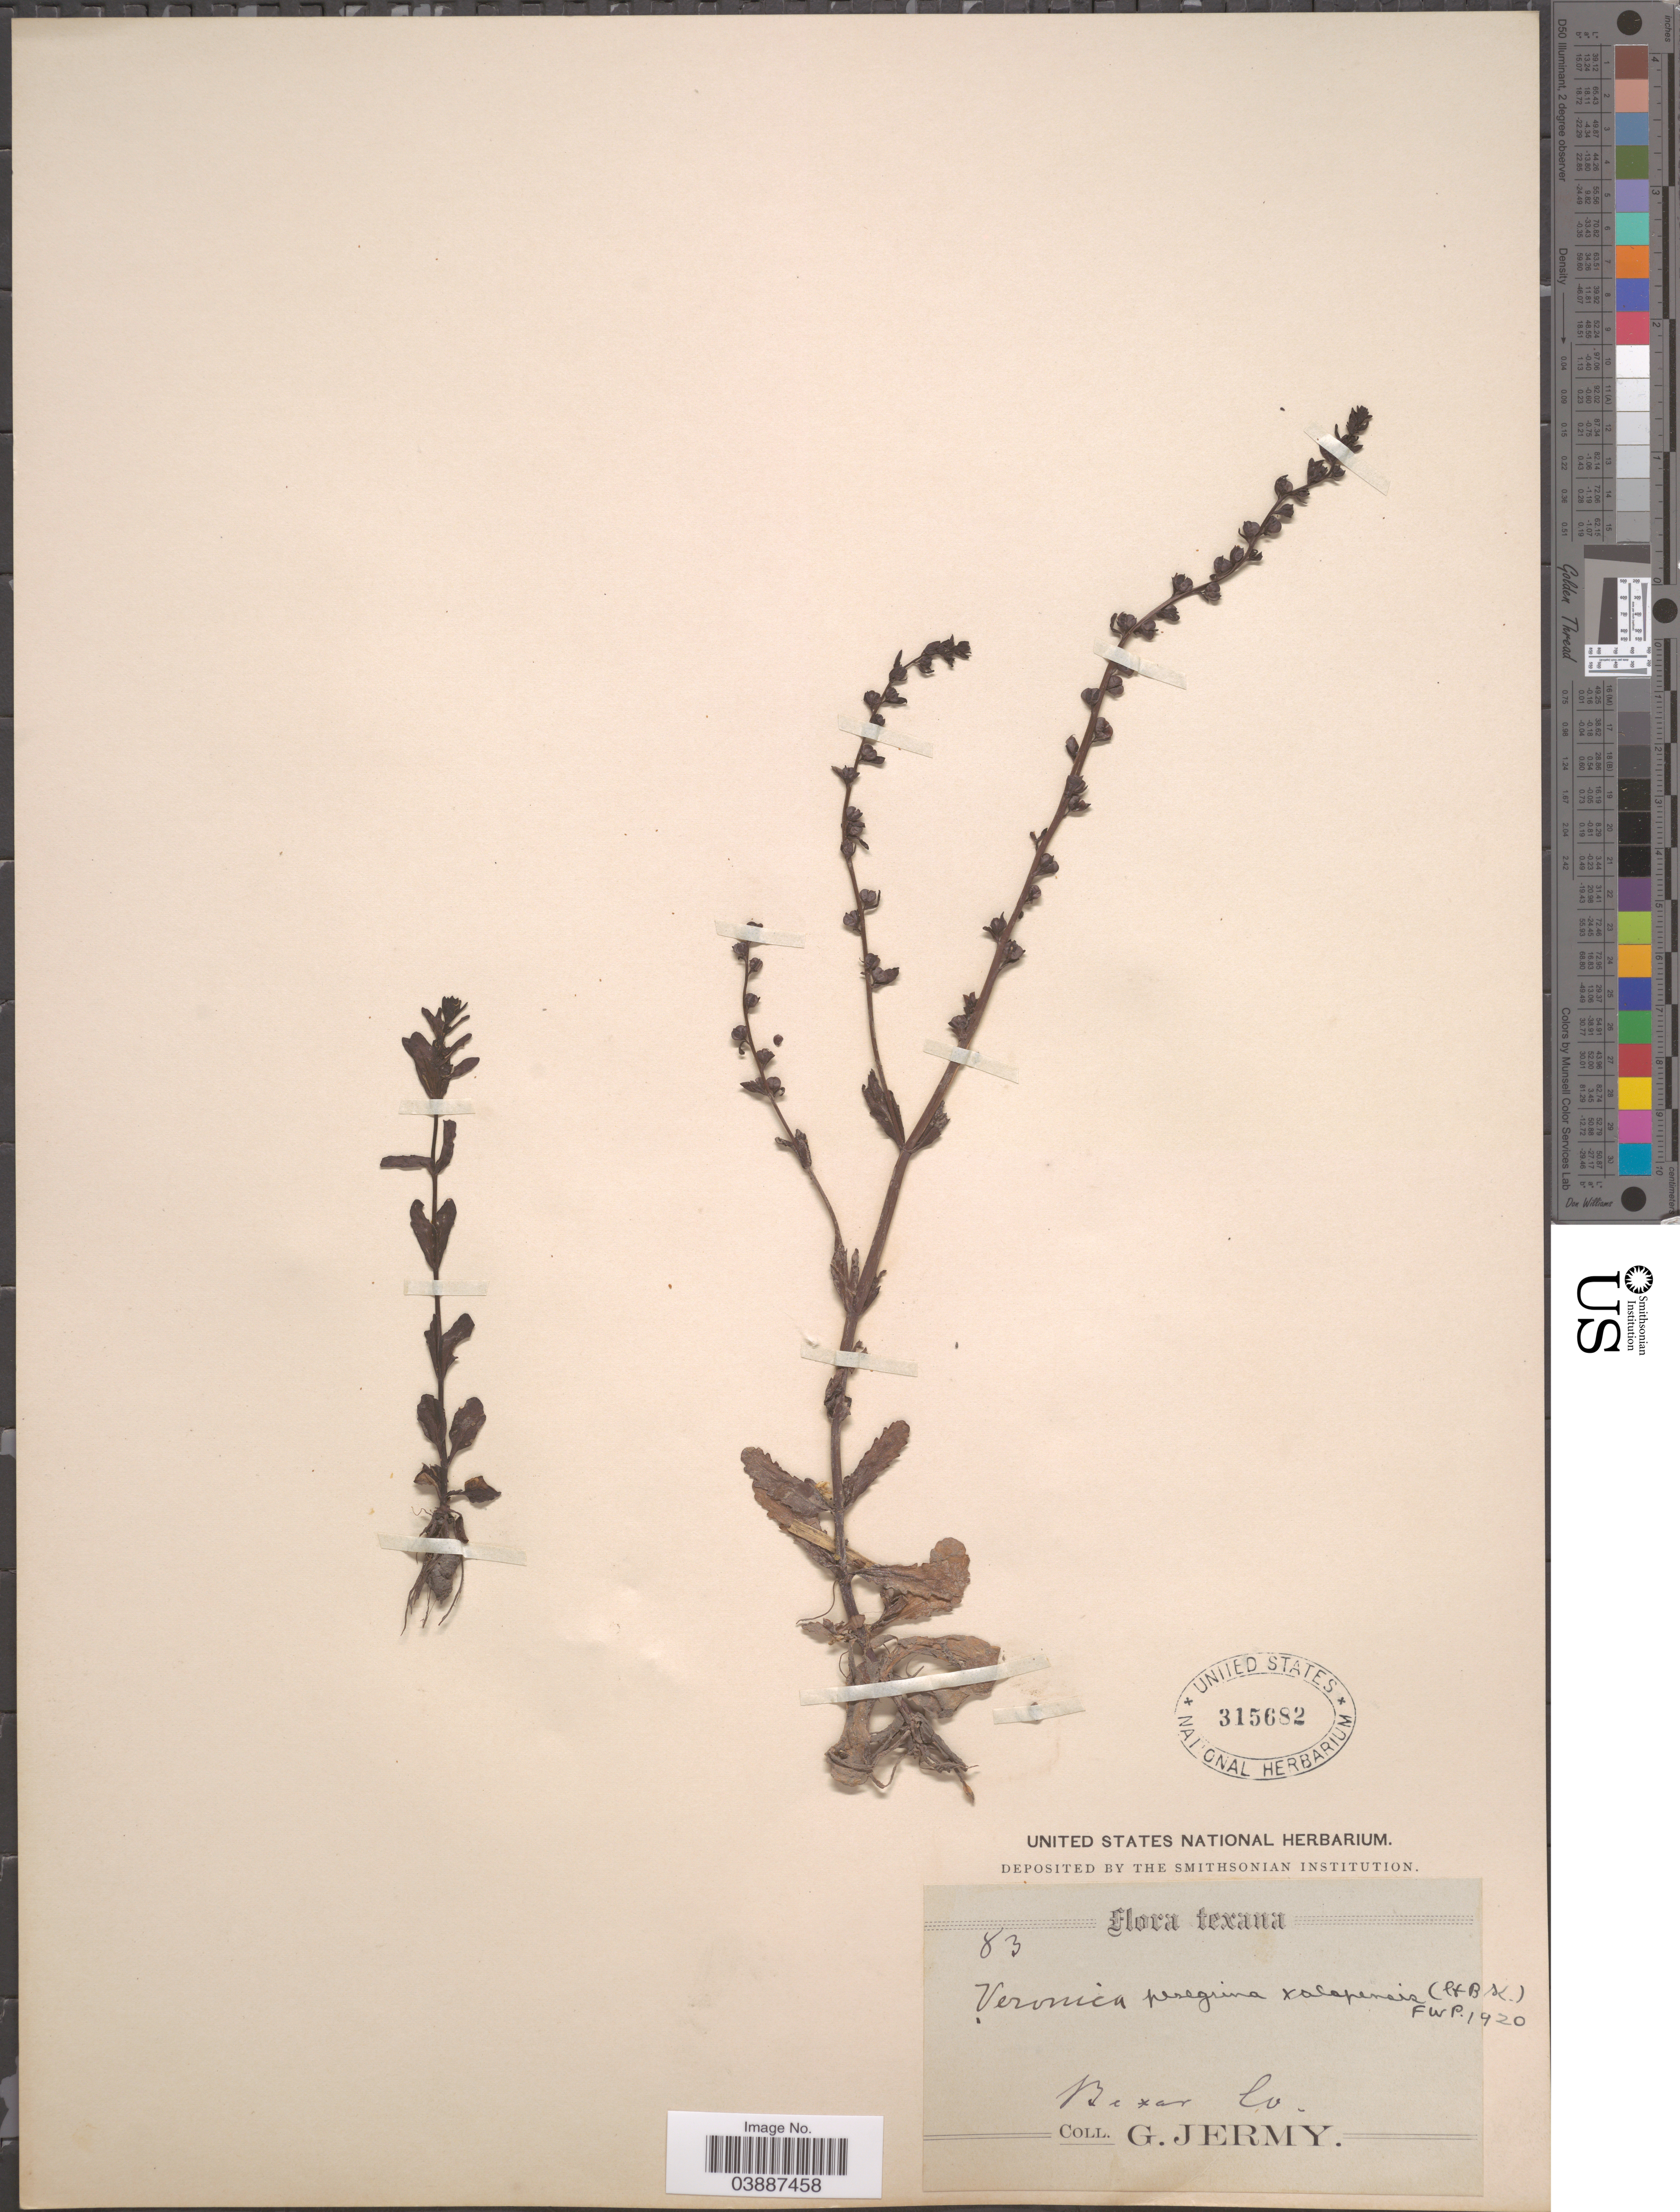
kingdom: Plantae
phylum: Tracheophyta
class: Magnoliopsida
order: Lamiales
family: Plantaginaceae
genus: Veronica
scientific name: Veronica peregrina var. xalapensis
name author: Kunth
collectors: G. Jermy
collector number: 83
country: United States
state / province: Texas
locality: Bexar Co.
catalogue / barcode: US 315682